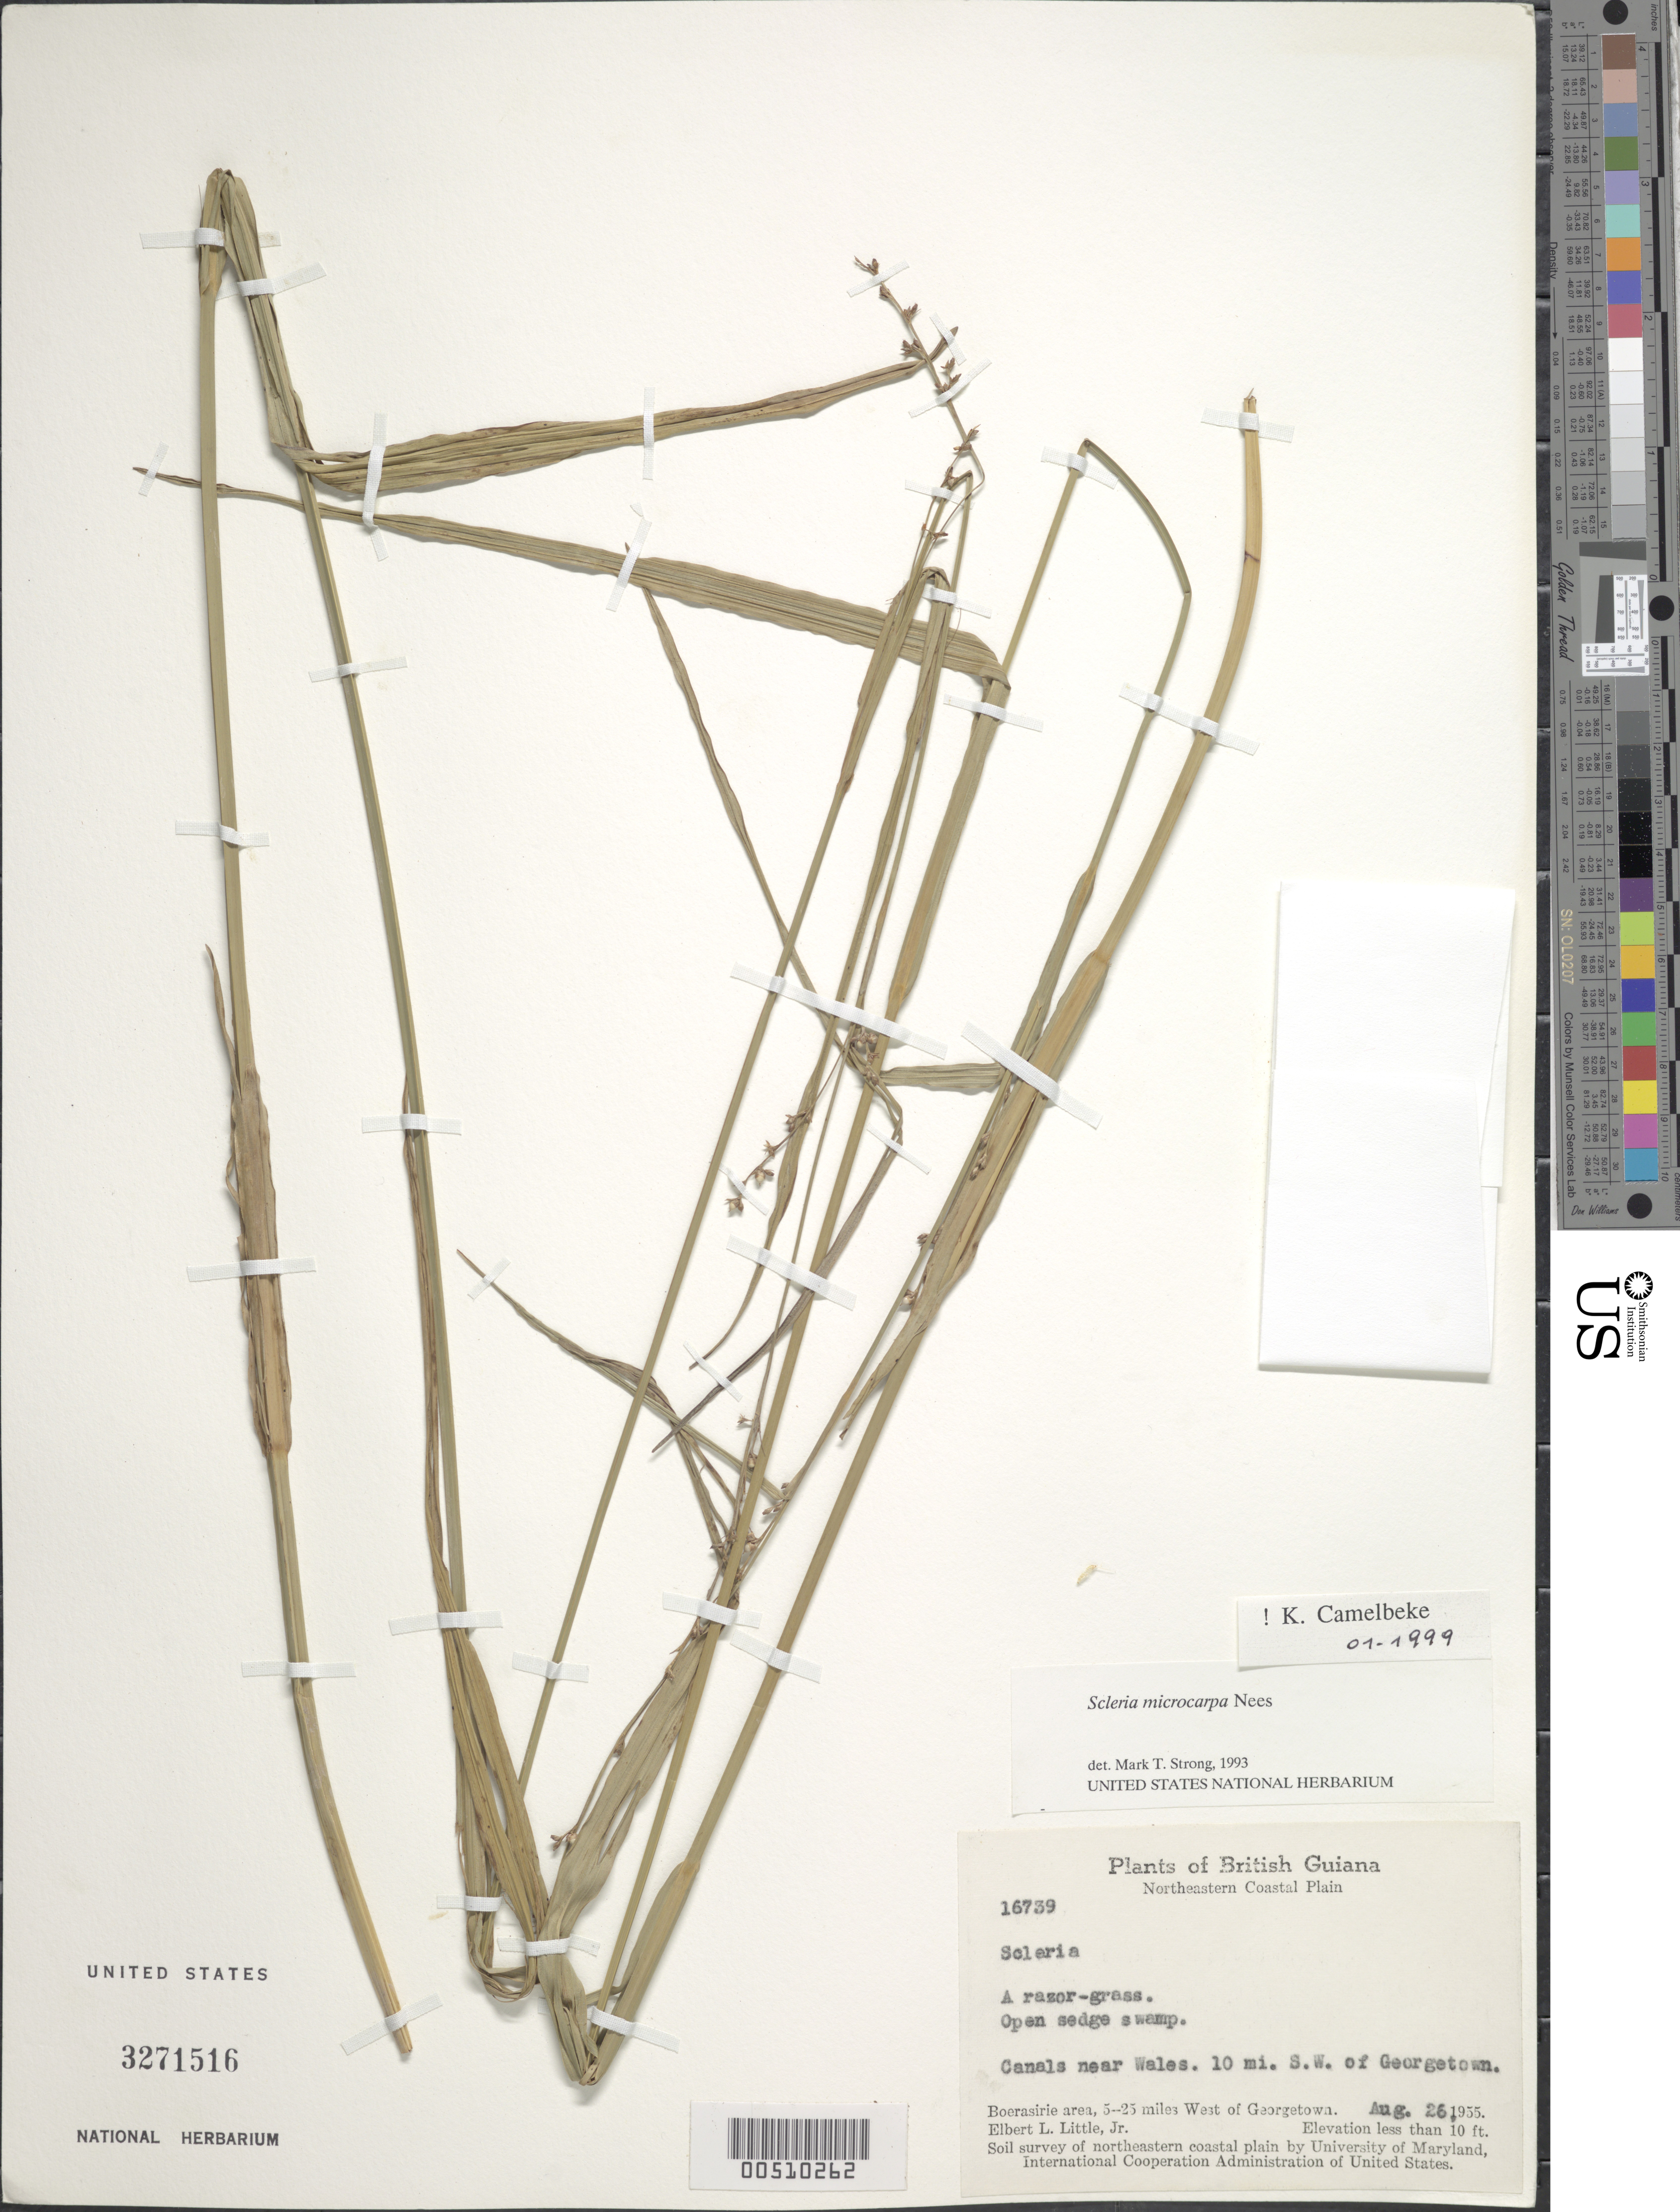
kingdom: Plantae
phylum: Tracheophyta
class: Liliopsida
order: Poales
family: Cyperaceae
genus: Scleria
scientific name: Scleria microcarpa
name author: Nees ex Kunth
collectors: E. L. Little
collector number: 16739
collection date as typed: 26 Aug 1955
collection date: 1955-08-26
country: Guyana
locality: Canals near Wales, 10 mi. SW of Georgetown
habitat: Open sedge swamp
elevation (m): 0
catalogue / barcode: US 3271516